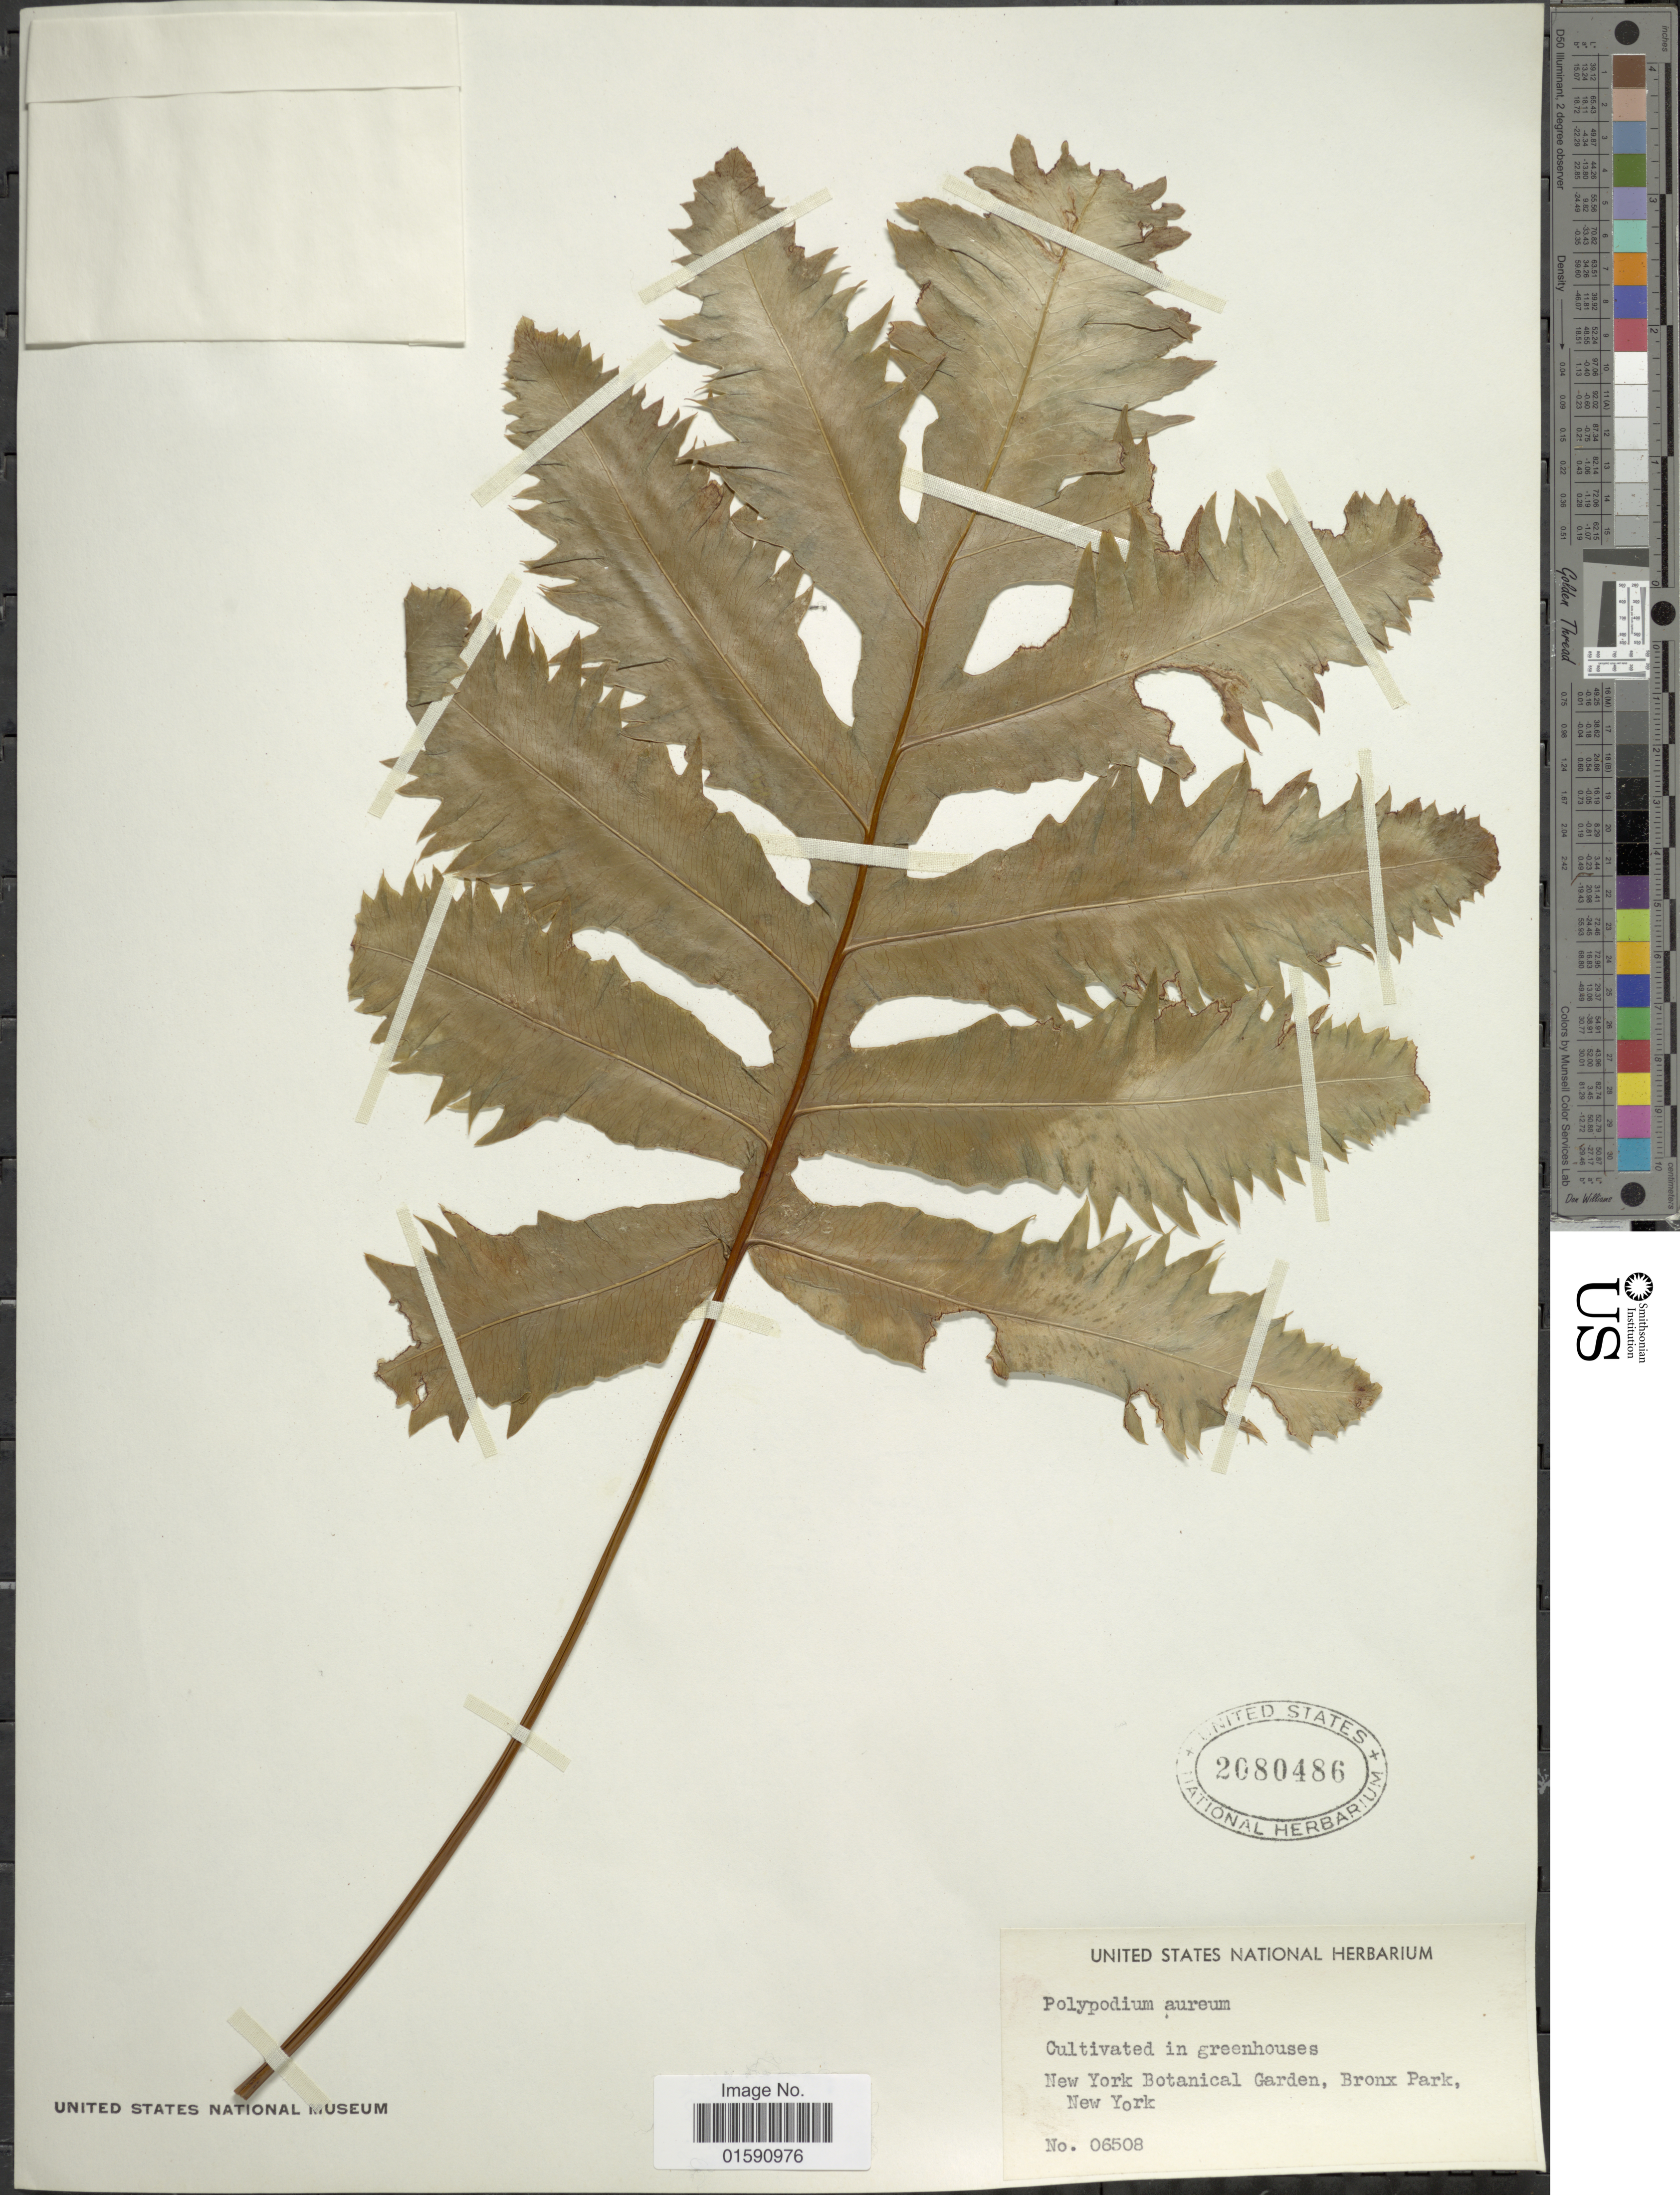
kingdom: Plantae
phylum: Tracheophyta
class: Polypodiopsida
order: Polypodiales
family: Polypodiaceae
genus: Phlebodium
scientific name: Phlebodium aureum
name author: (L.) J. Sm.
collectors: New York Botanical Garden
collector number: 06508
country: United States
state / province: New York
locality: In greenhouses, New York Botanical Garden, Bronx Park, New York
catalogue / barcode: US 2080486